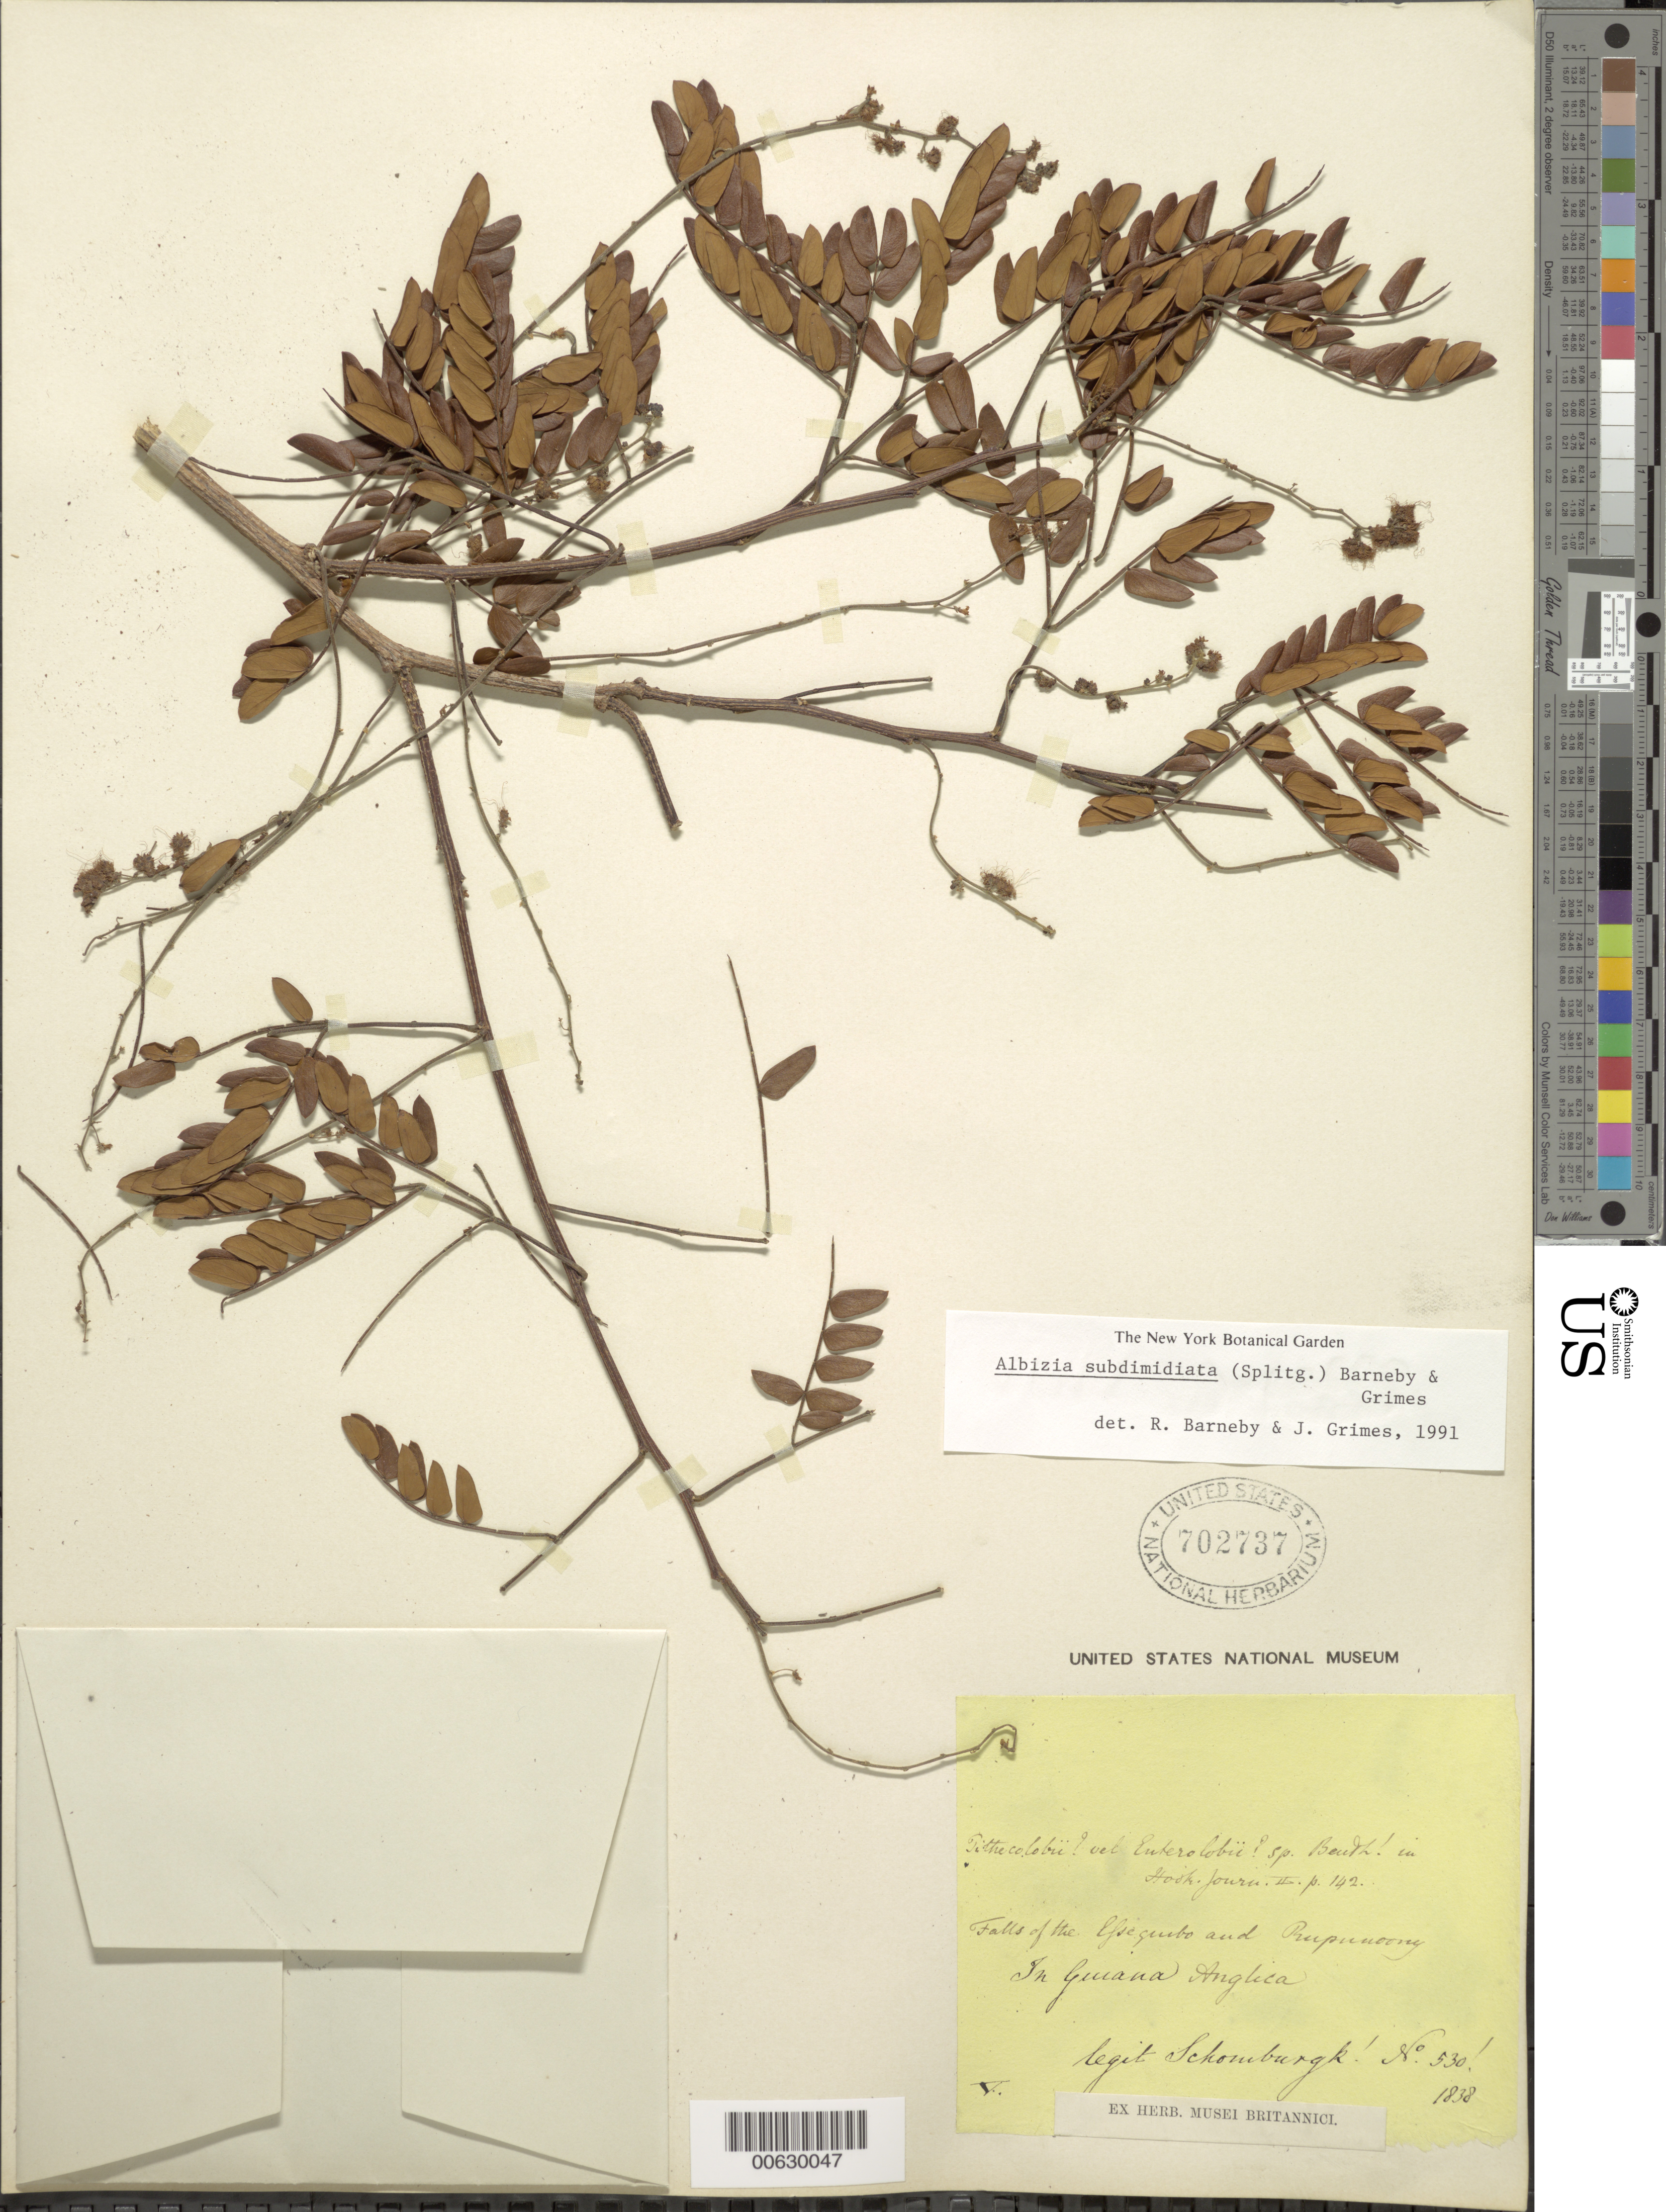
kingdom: Plantae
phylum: Tracheophyta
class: Magnoliopsida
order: Fabales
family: Fabaceae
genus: Pseudalbizzia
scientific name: Pseudalbizzia subdimidiata var. subdimidiata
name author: (Splitg.) Koenen & Duno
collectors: R. H. Schomburgk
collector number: I 530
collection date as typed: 1838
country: Guyana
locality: Essequibo-Rupununi Falls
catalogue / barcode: US 702737